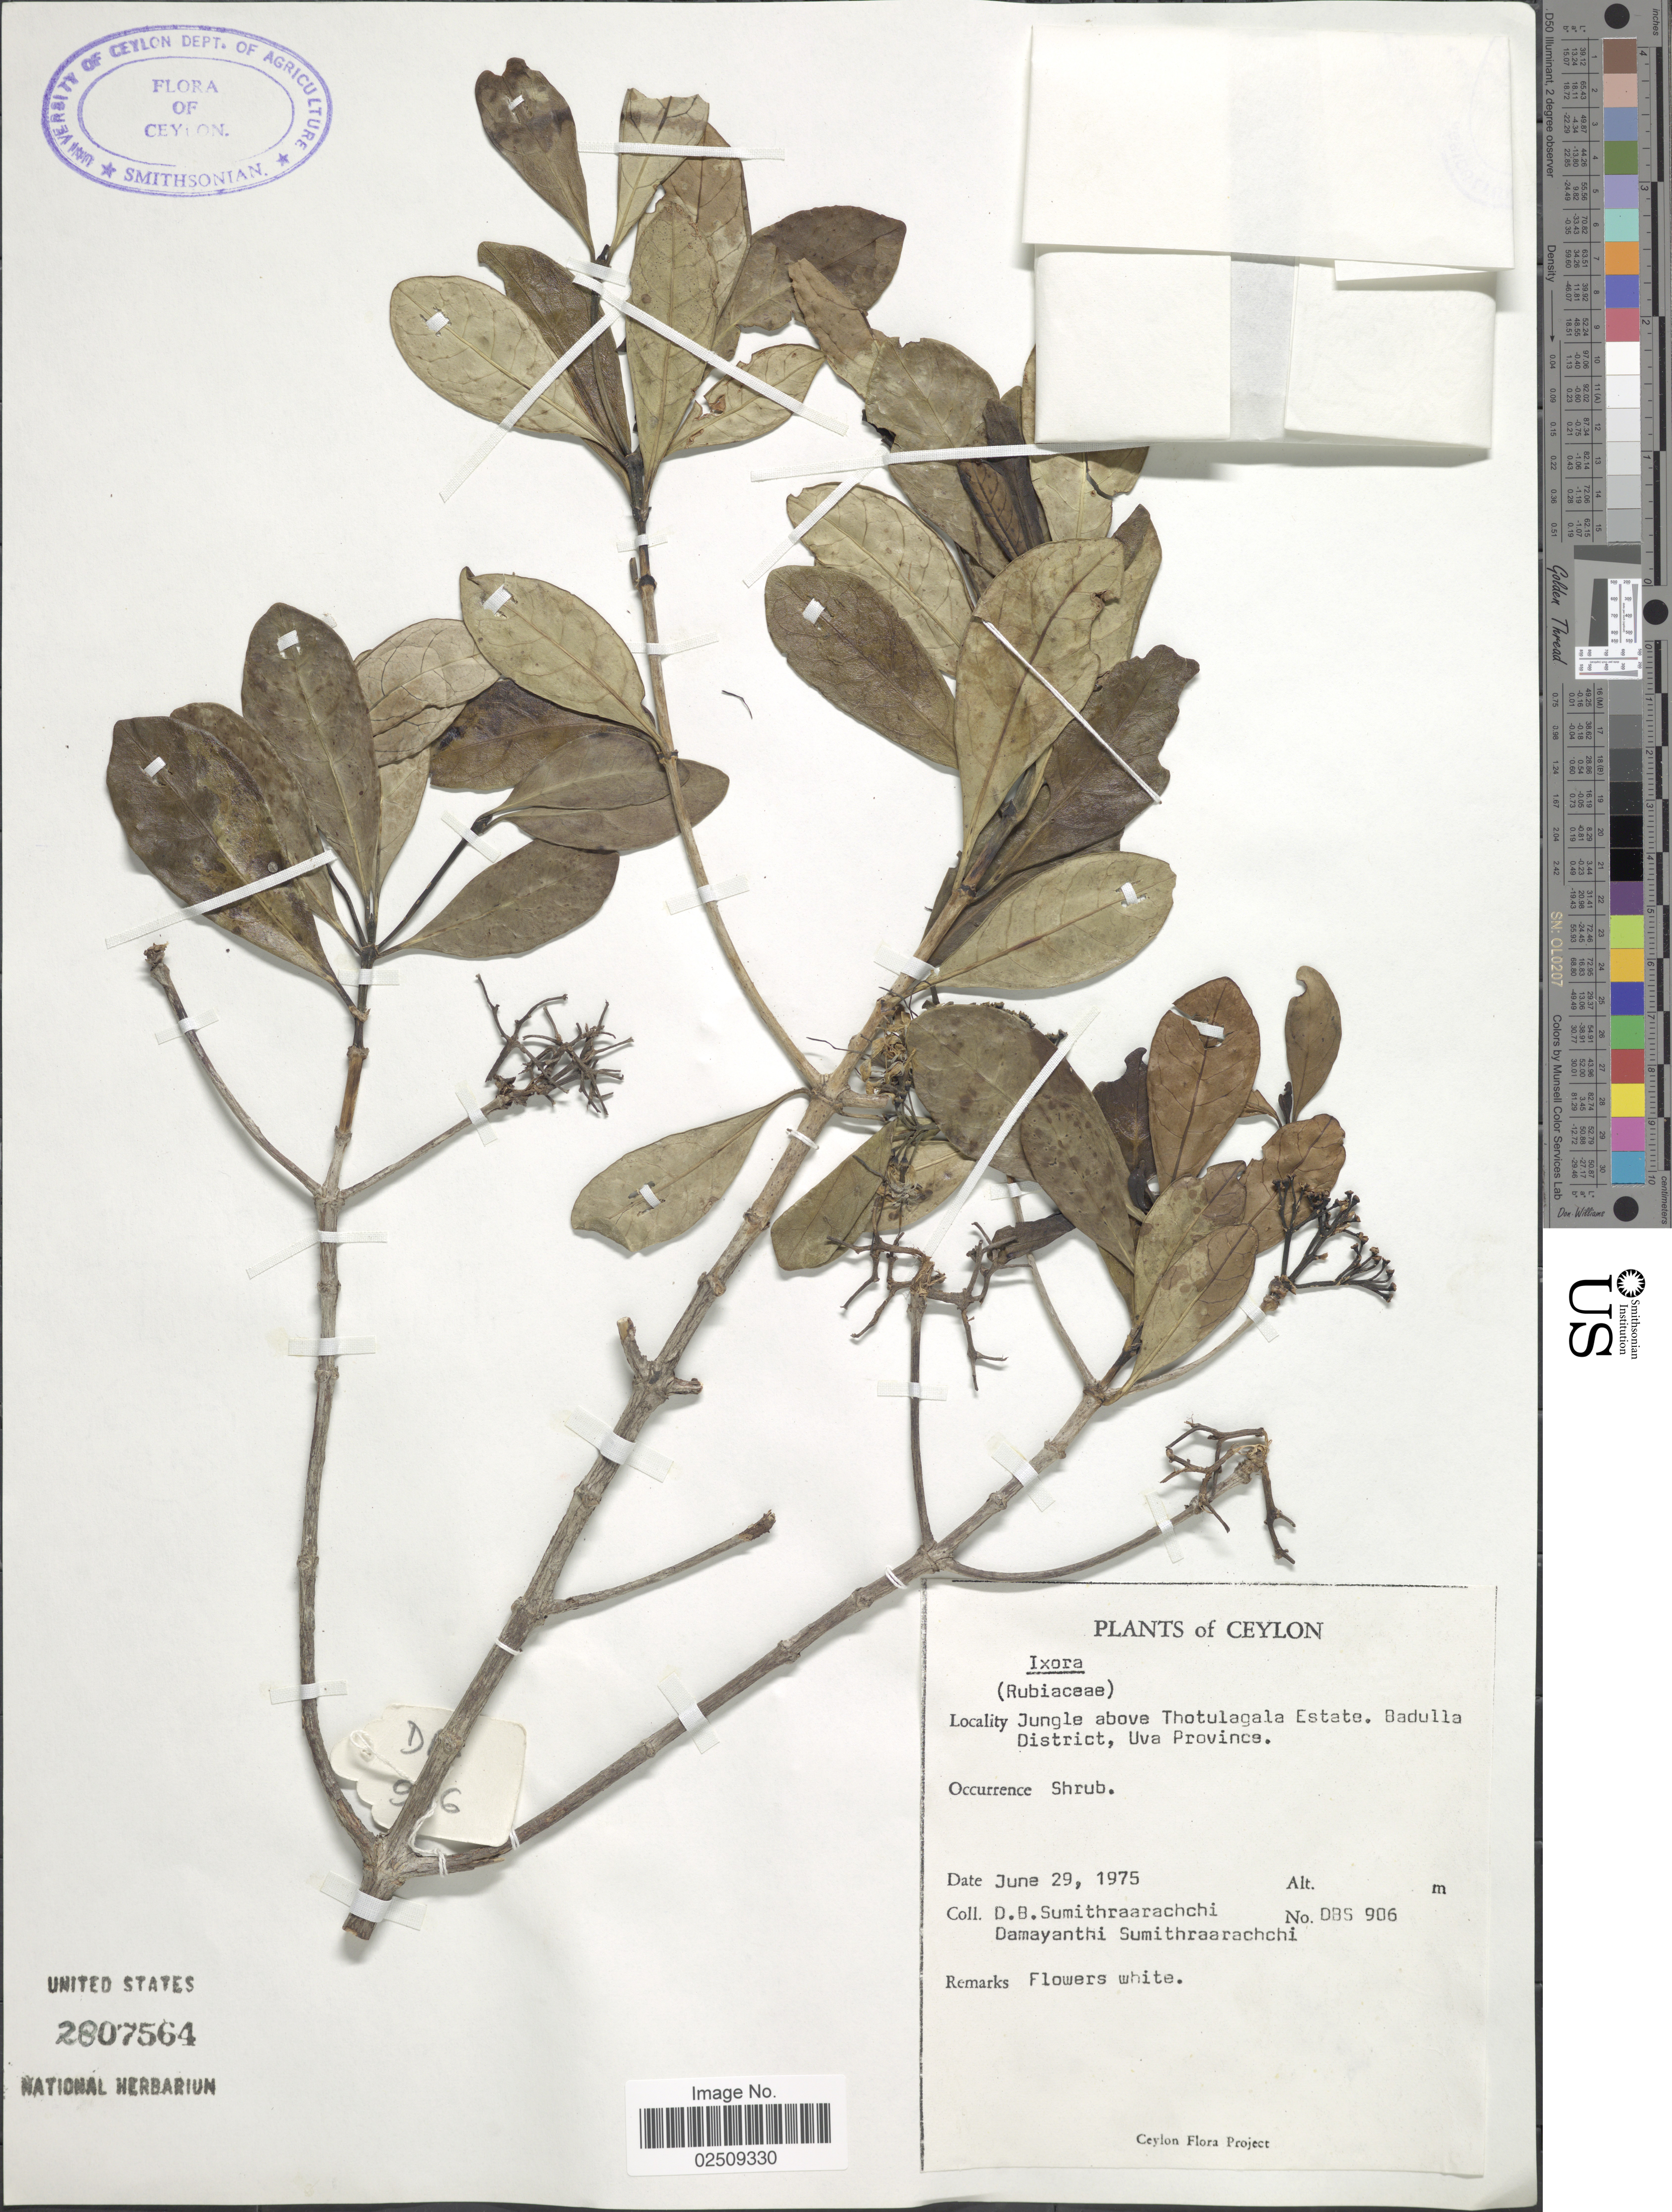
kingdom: Plantae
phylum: Tracheophyta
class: Magnoliopsida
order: Gentianales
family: Rubiaceae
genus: Ixora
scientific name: Ixora sp.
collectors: D. B. Sumithraarachchi & D. Sumithraarachchi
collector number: DBS906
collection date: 1975-06-29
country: Sri Lanka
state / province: Uva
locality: Ceylon. Jungle aboev Thotulagala Estate. Badulla District.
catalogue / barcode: US 2807564